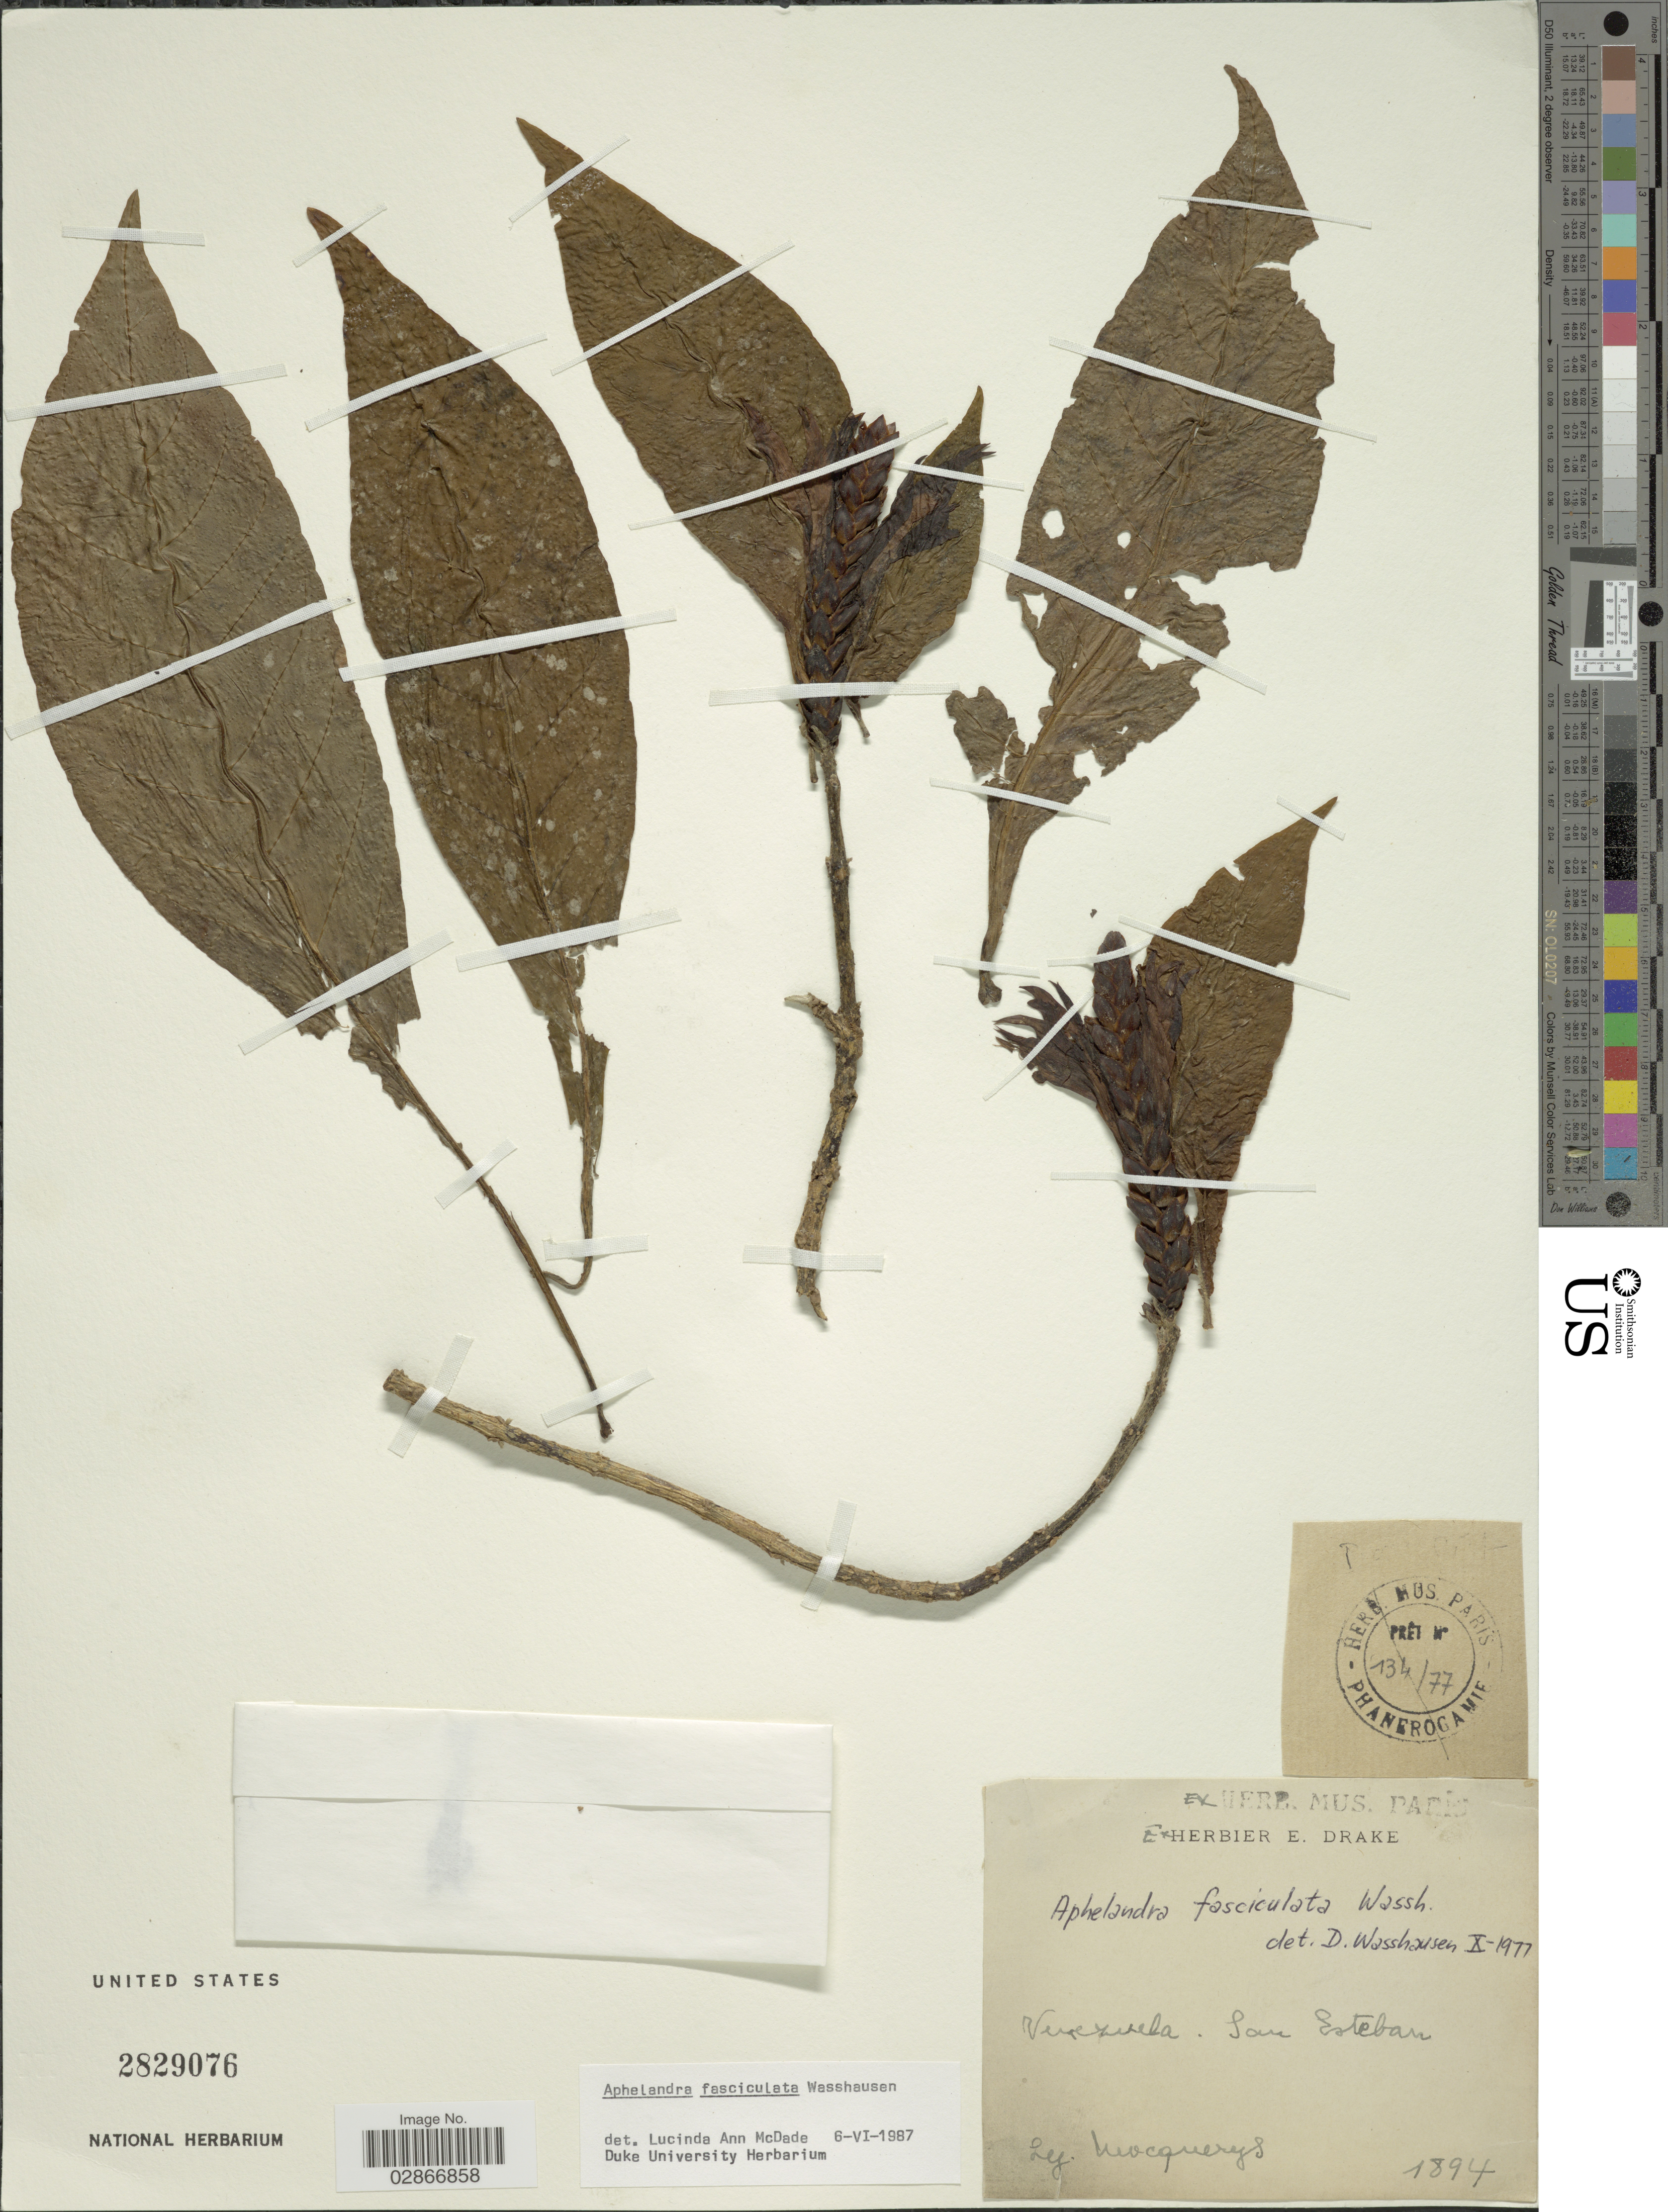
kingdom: Plantae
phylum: Tracheophyta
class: Magnoliopsida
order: Lamiales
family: Acanthaceae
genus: Aphelandra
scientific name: Aphelandra fasciculata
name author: Wassh.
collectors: A. Mocquerys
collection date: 1893/1894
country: Venezuela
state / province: Carabobo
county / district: Puerto Cabello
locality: San Esteban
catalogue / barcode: US 2829076